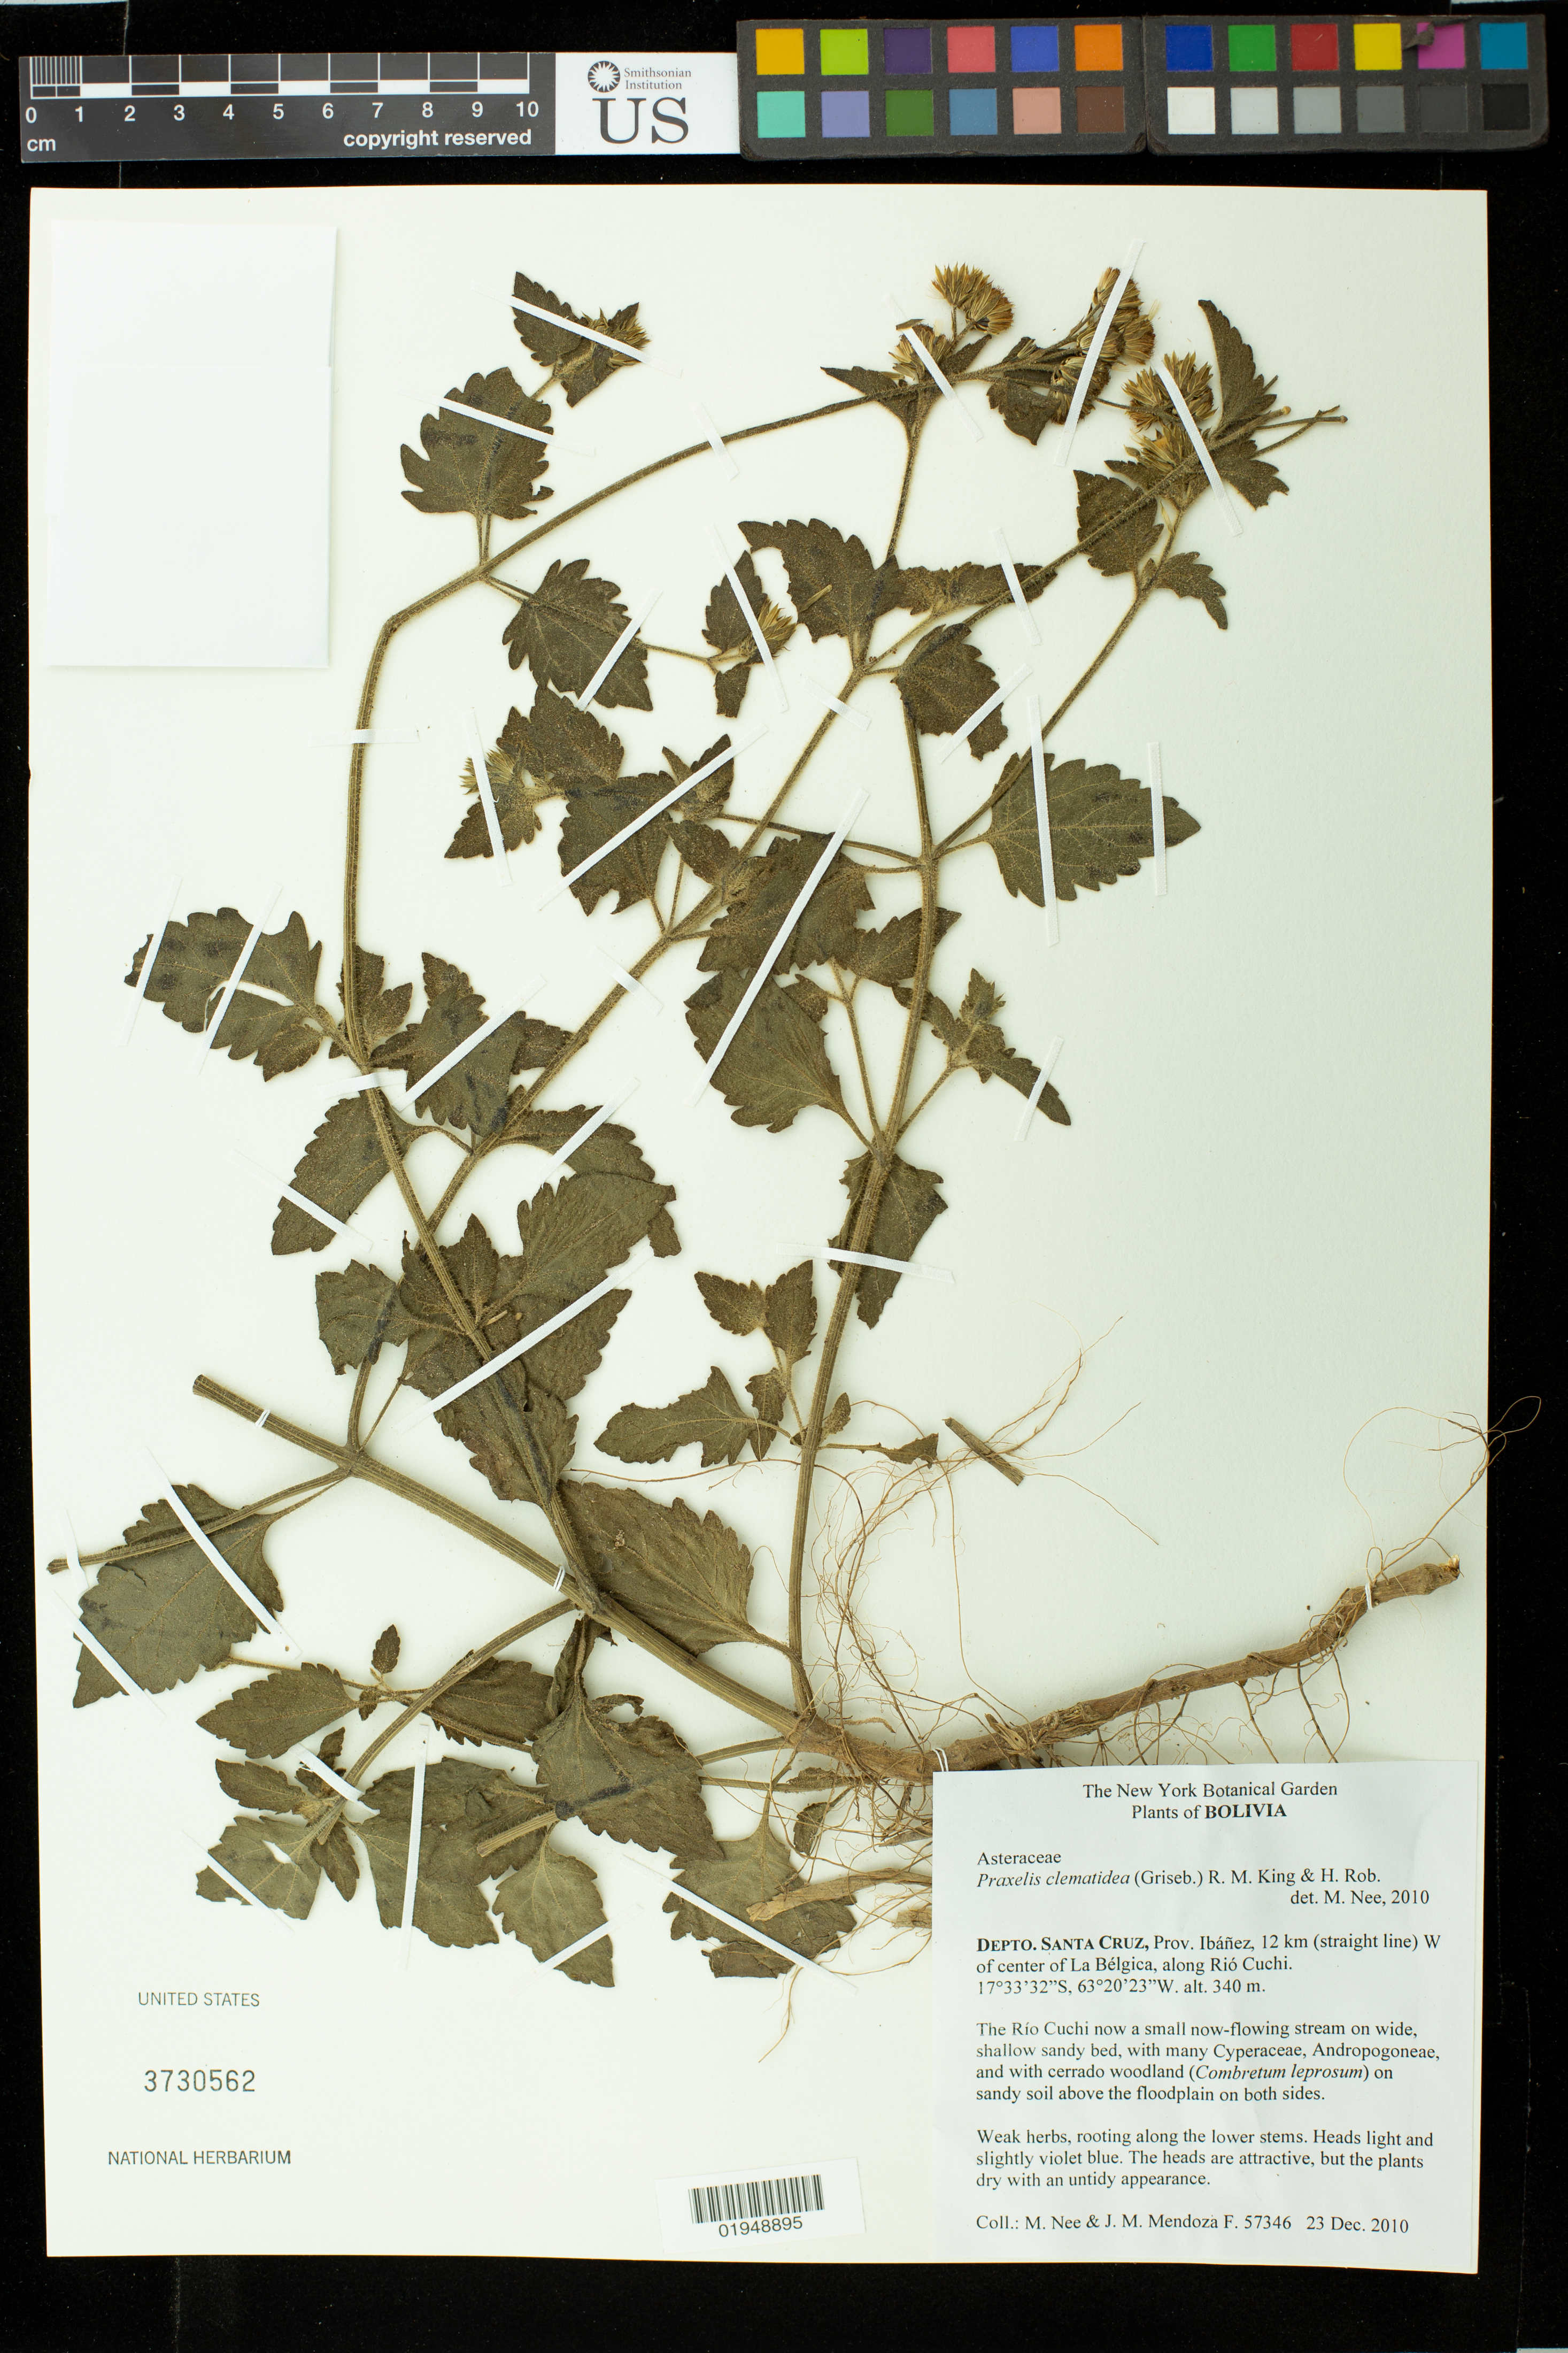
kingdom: Plantae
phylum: Tracheophyta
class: Magnoliopsida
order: Asterales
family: Asteraceae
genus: Praxelis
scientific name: Praxelis clematidea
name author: (Griseb.) R.M. King & H. Rob.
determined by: Nee, M.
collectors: M. Nee & J. M. Mendoza F.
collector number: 57346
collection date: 2010-12-23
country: Bolivia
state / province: Santa Cruz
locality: Depto. Santa Cruz, Prov. Ibanez, 12 km (straight line) W of center of La Belgica, along Rio Cuchi.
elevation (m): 340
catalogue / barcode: US 3730562